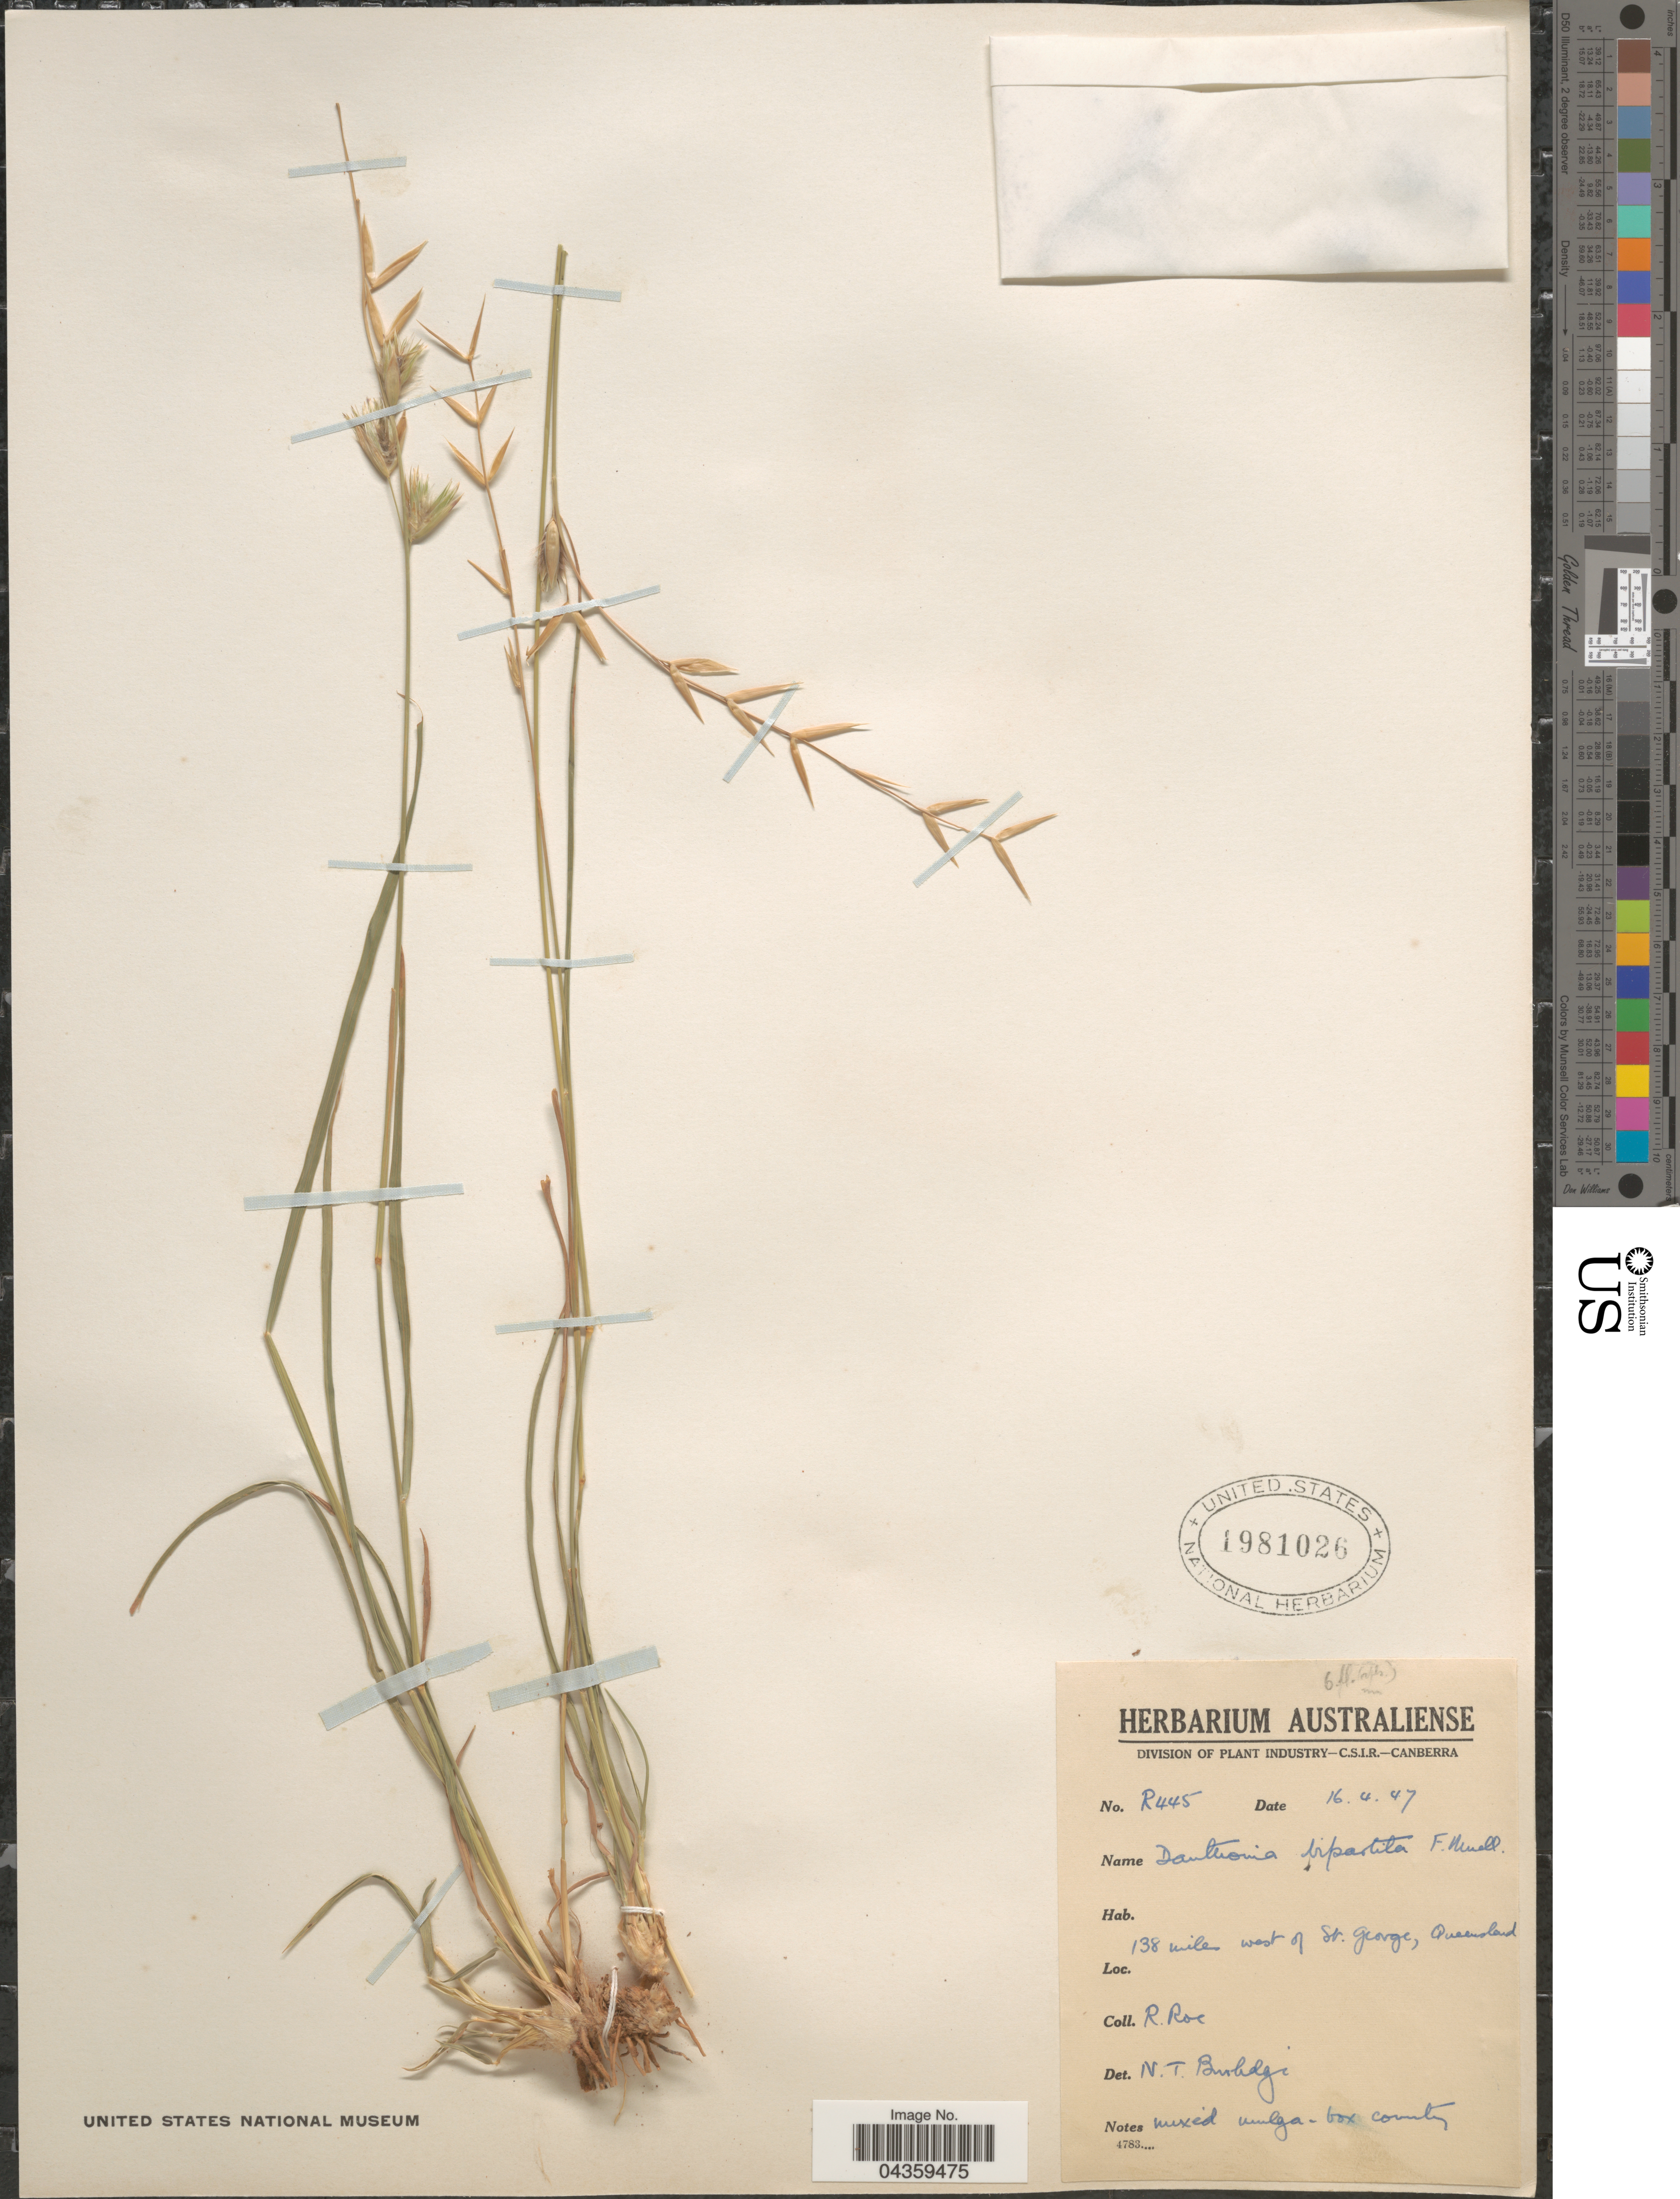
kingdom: Plantae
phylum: Tracheophyta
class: Liliopsida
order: Poales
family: Poaceae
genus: Monachather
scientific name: Monachather paradoxus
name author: Steud.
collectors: R. Roe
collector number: R445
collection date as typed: Transcribed d/m/y: 16/4/47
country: Australia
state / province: Queensland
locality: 138 miles west of St. George.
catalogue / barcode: US 1981026